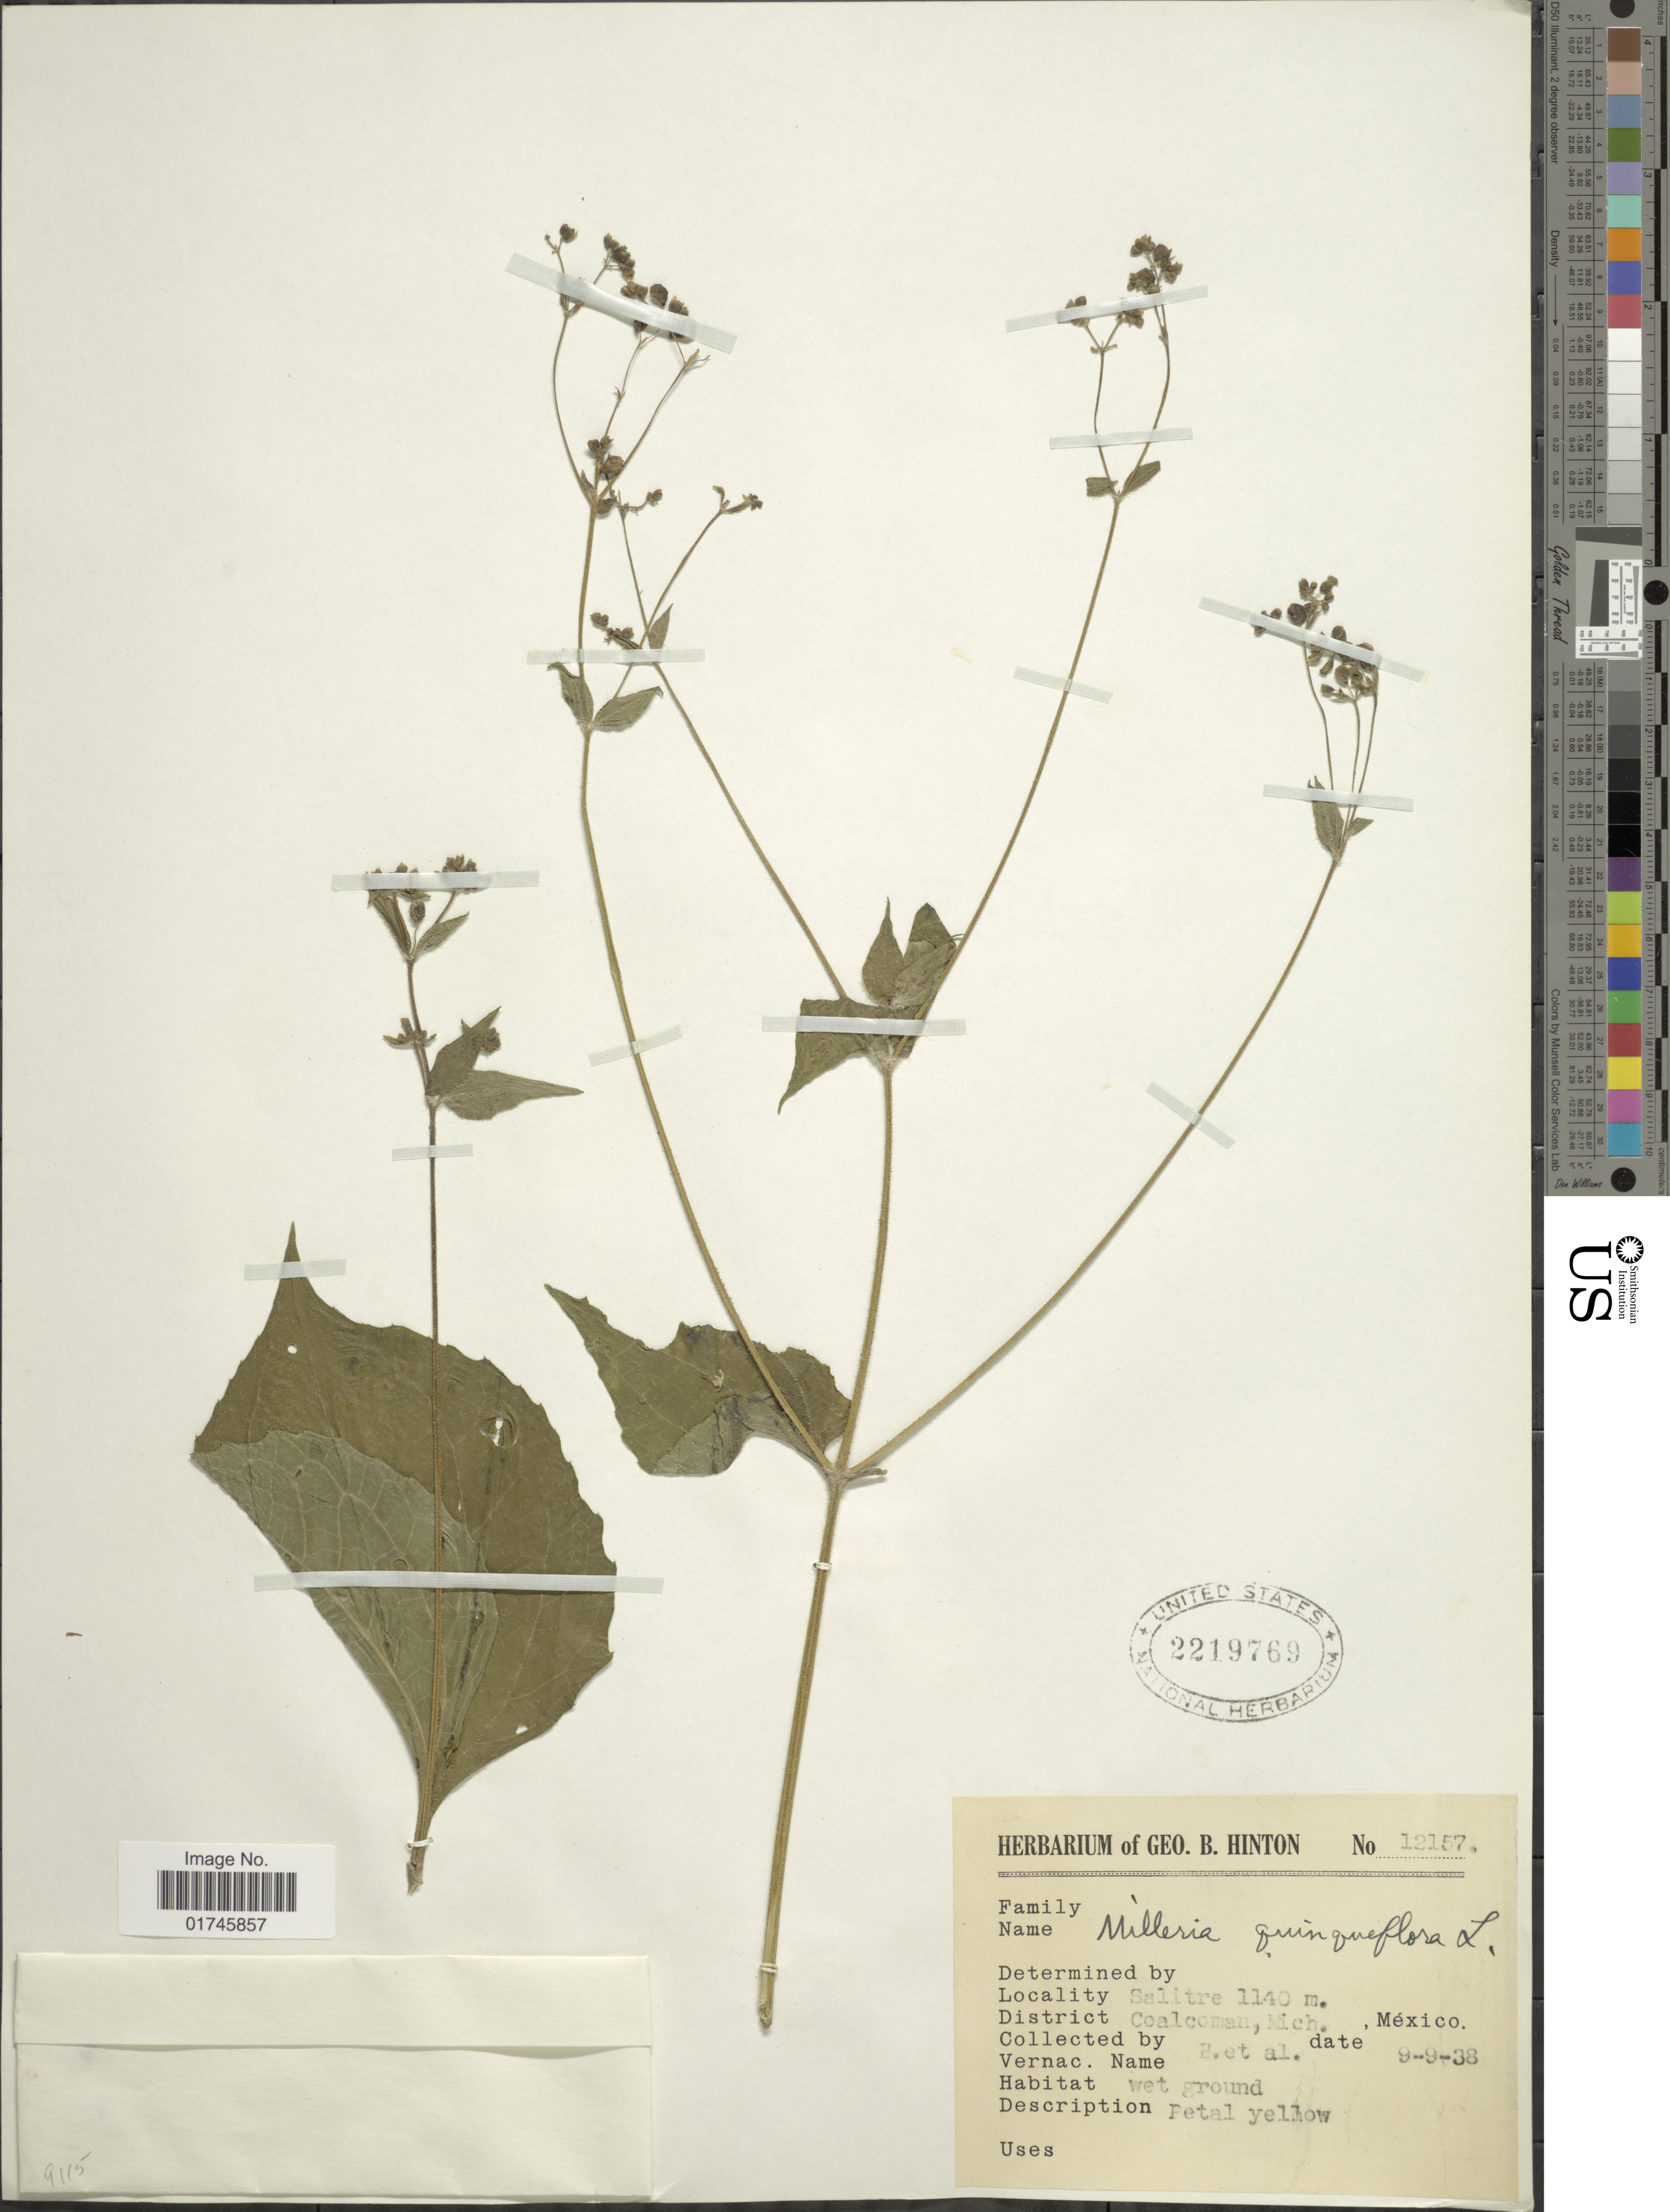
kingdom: Plantae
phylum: Tracheophyta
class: Magnoliopsida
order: Asterales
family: Asteraceae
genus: Milleria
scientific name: Milleria quinqueflora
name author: L.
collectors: G. B. Hinton & et al.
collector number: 12157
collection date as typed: Transcribed d/m/y: 9/9/38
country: Mexico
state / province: Michoacán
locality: Salitre, Coalcoman, Mich. Mexico.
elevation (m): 1140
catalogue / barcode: US 2219769